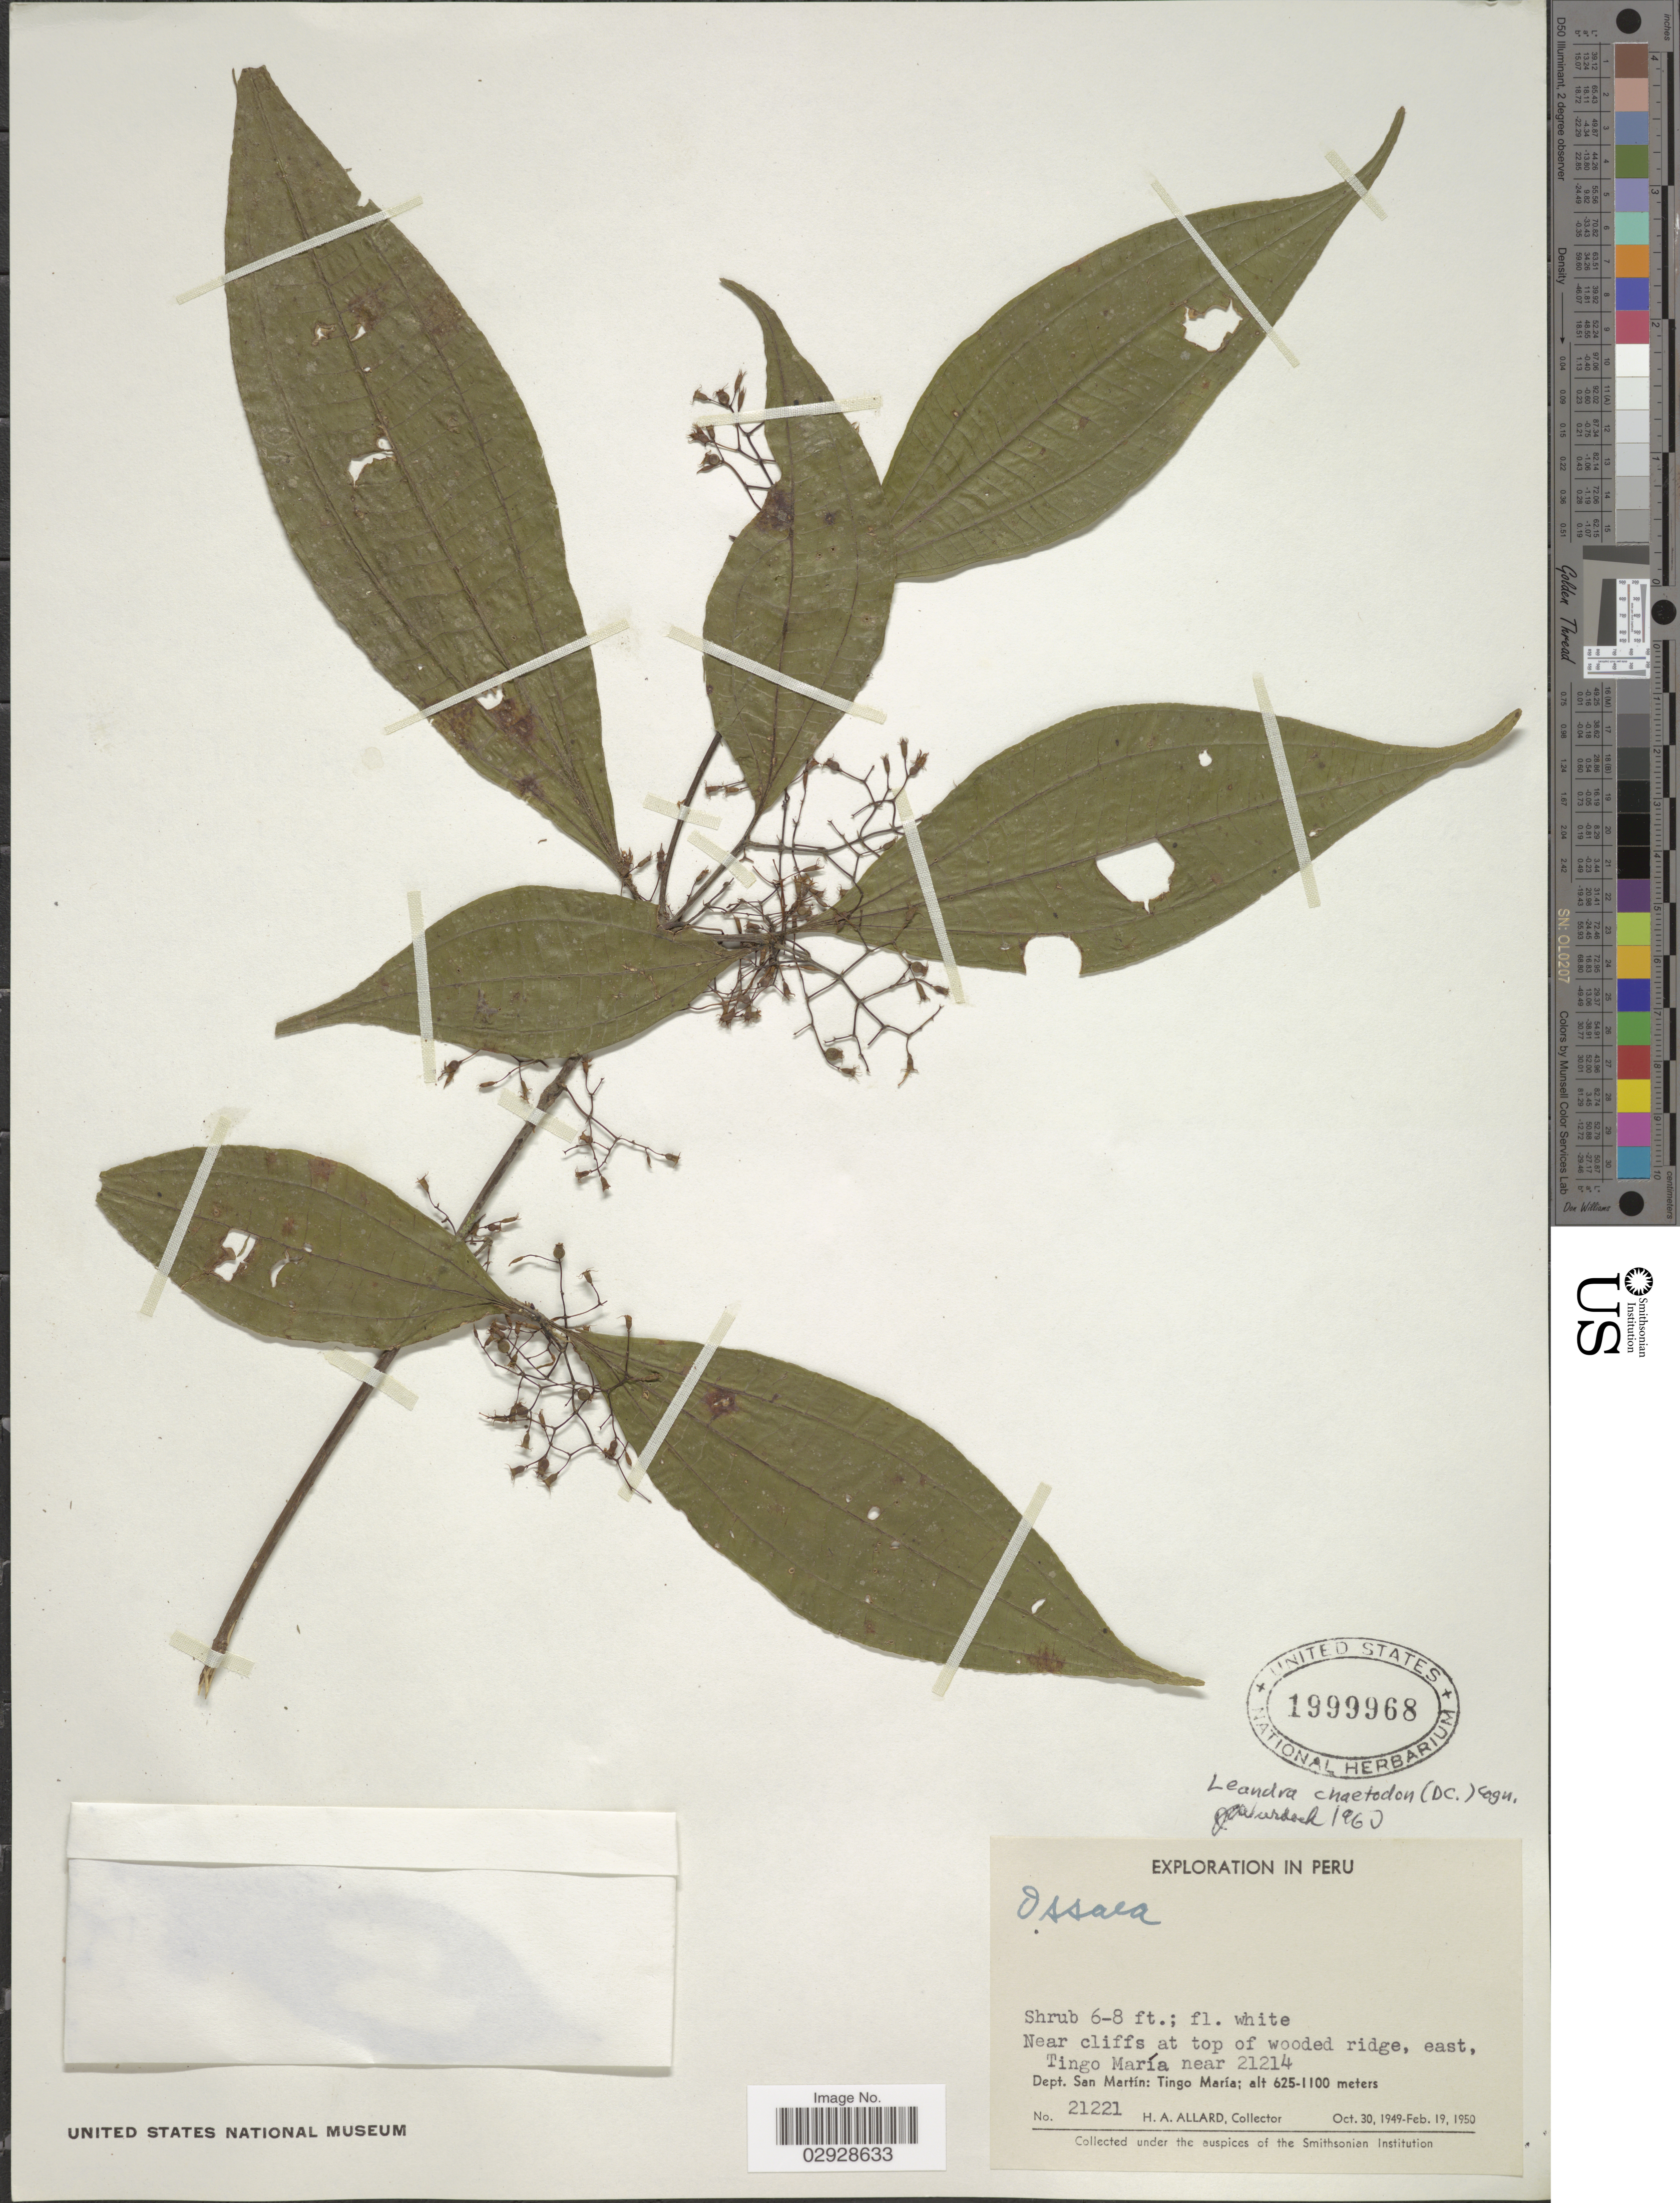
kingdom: Plantae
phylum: Tracheophyta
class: Magnoliopsida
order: Myrtales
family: Melastomataceae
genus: Leandra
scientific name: Leandra chaetodon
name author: (DC.) Cogn.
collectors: H. A. Allard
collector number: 21221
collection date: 1949-10-30/1950-02-19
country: Peru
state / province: San Martín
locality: Near cliffs at top of wooded ridge, east Tingo María near 21214. Dept. San Martín: Tingo María.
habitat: near cliffs at top of wooded ridge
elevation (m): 625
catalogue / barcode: US 1999968